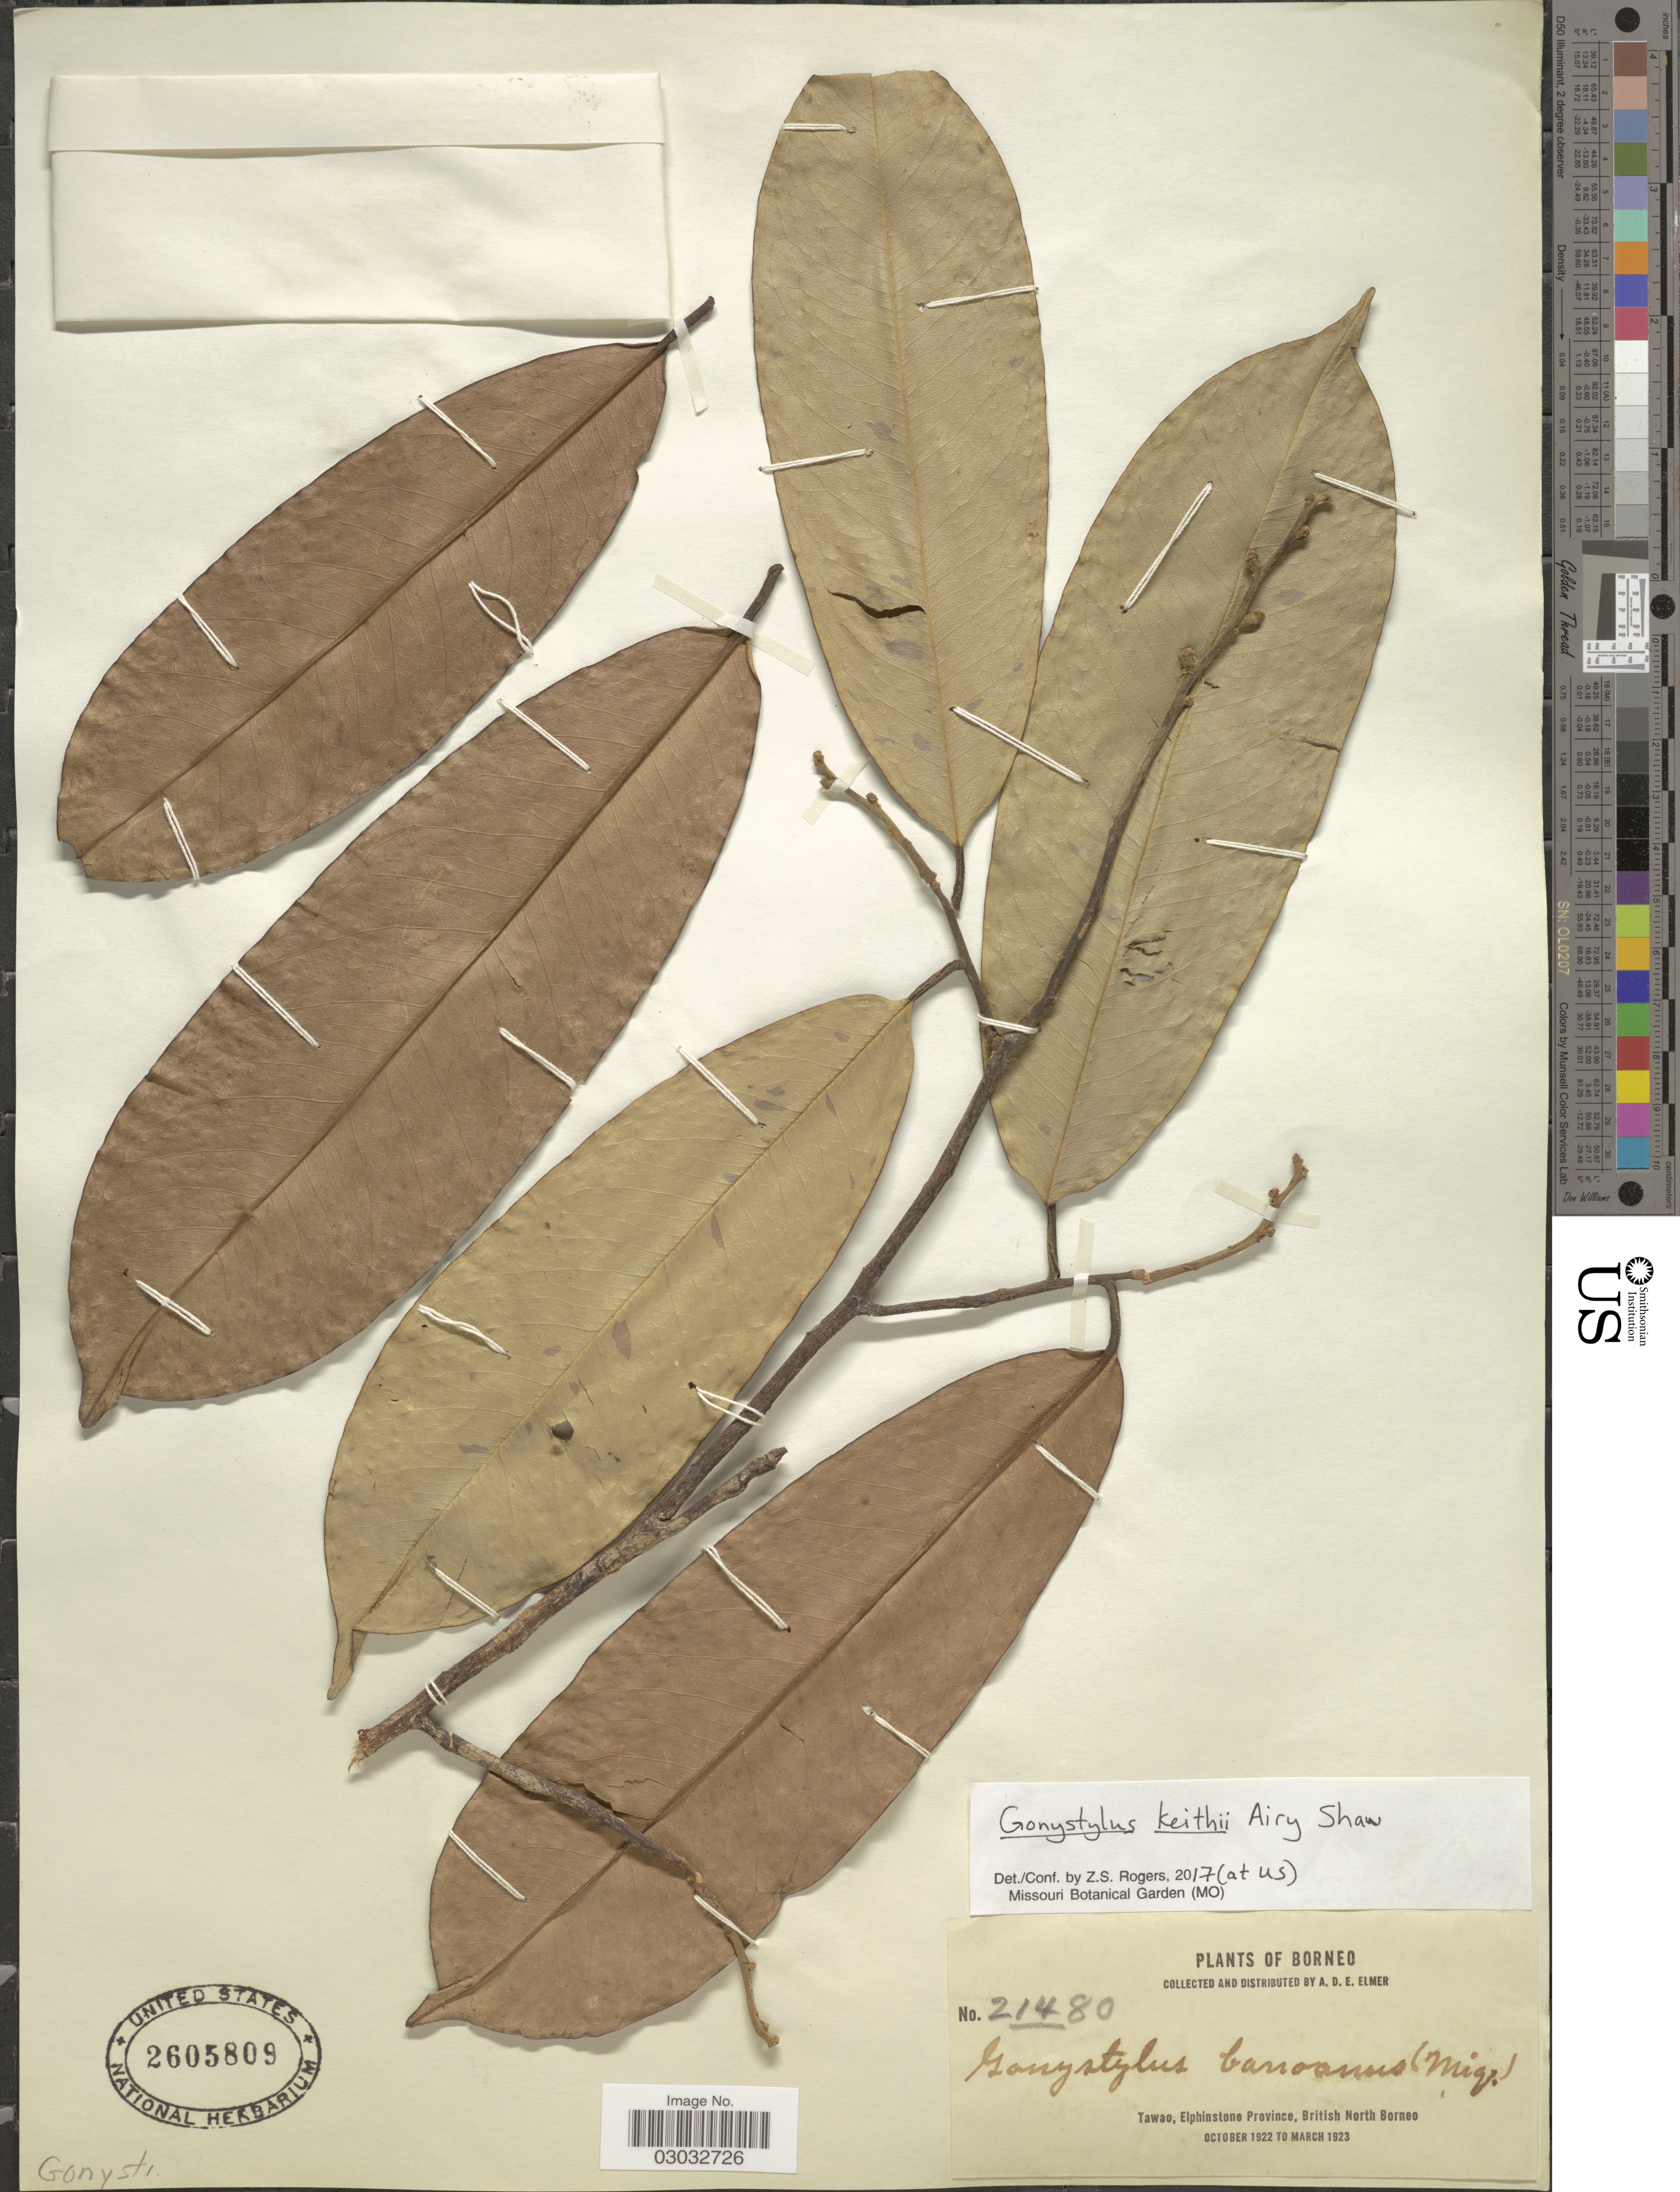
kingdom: Plantae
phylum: Tracheophyta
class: Magnoliopsida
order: Malvales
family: Thymelaeaceae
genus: Gonystylus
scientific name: Gonystylus keithii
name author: Airy Shaw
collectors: A. D. E. Elmer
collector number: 21480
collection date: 1922-10/1923-03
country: Malaysia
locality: Borneo. Tawao, Elphinstone Province, British North Borneo.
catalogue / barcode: US 2605809